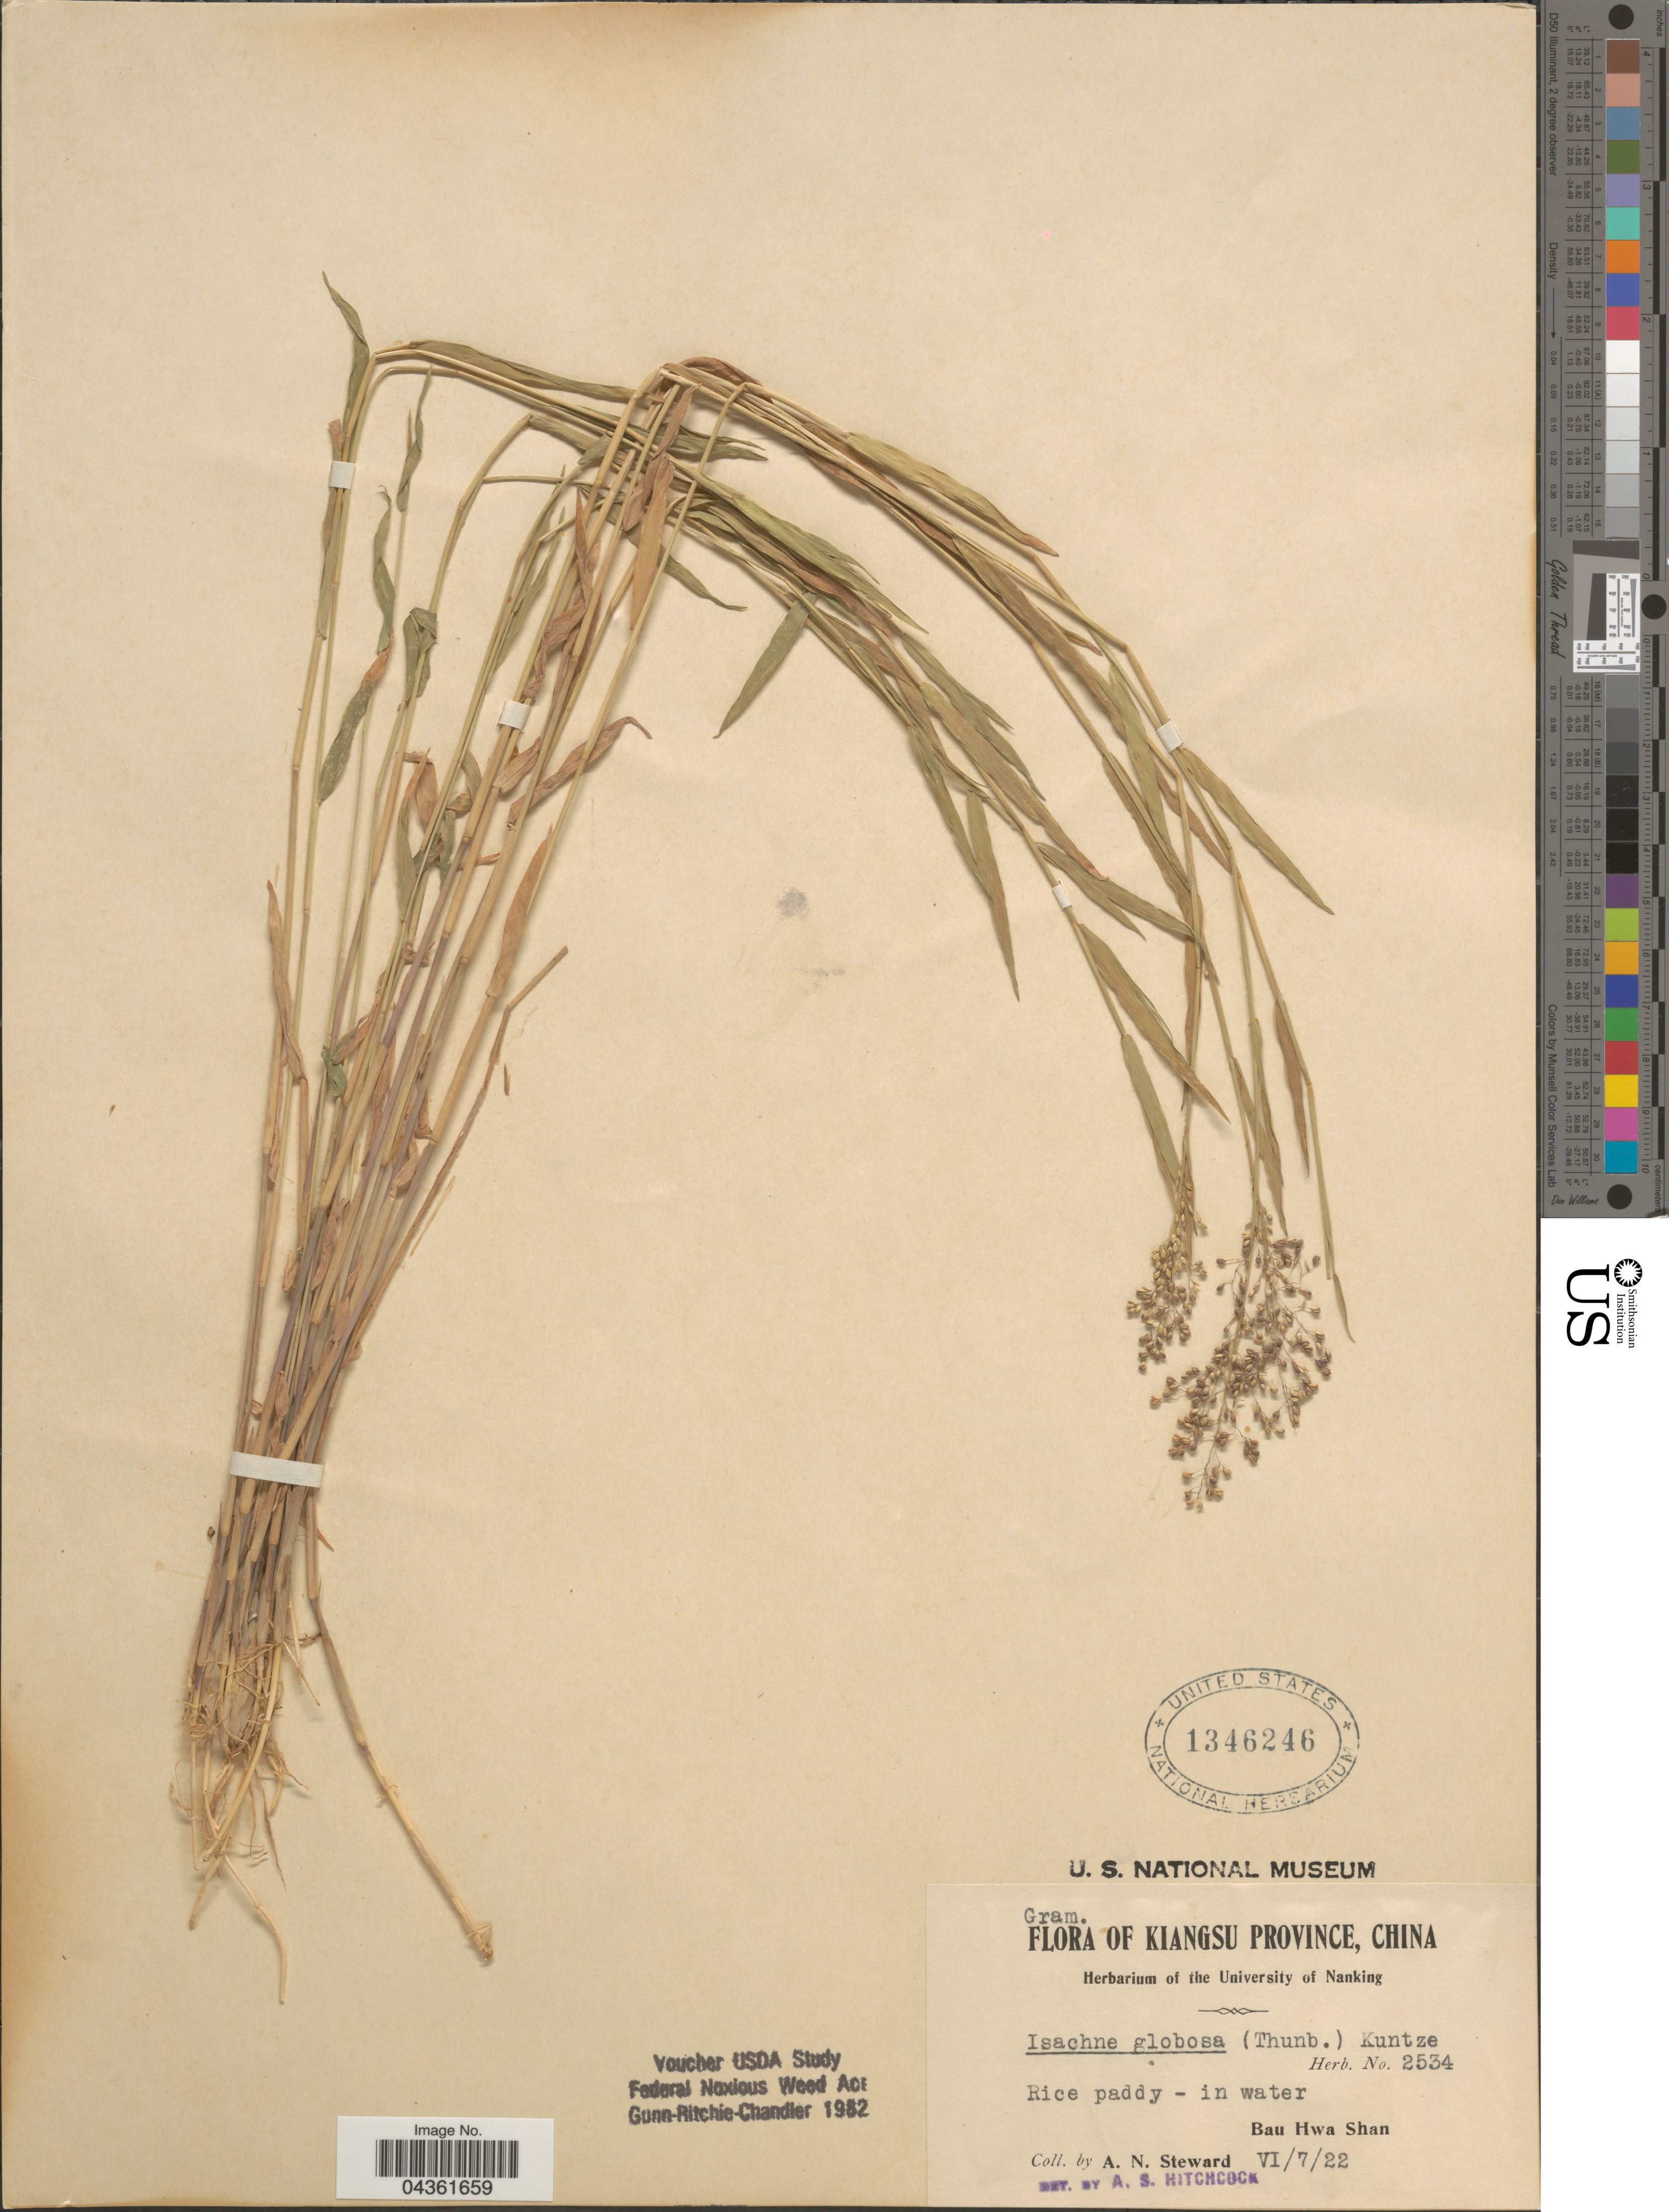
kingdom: Plantae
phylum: Tracheophyta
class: Liliopsida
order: Poales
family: Poaceae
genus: Isachne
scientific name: Isachne globosa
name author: (Thunb.) Kuntze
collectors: A. N. Steward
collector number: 2534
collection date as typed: Transcribed d/m/y: 7/6/22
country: China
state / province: Jiangsu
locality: Kiangsu Province. Bau Hwa Shan.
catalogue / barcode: US 1346246